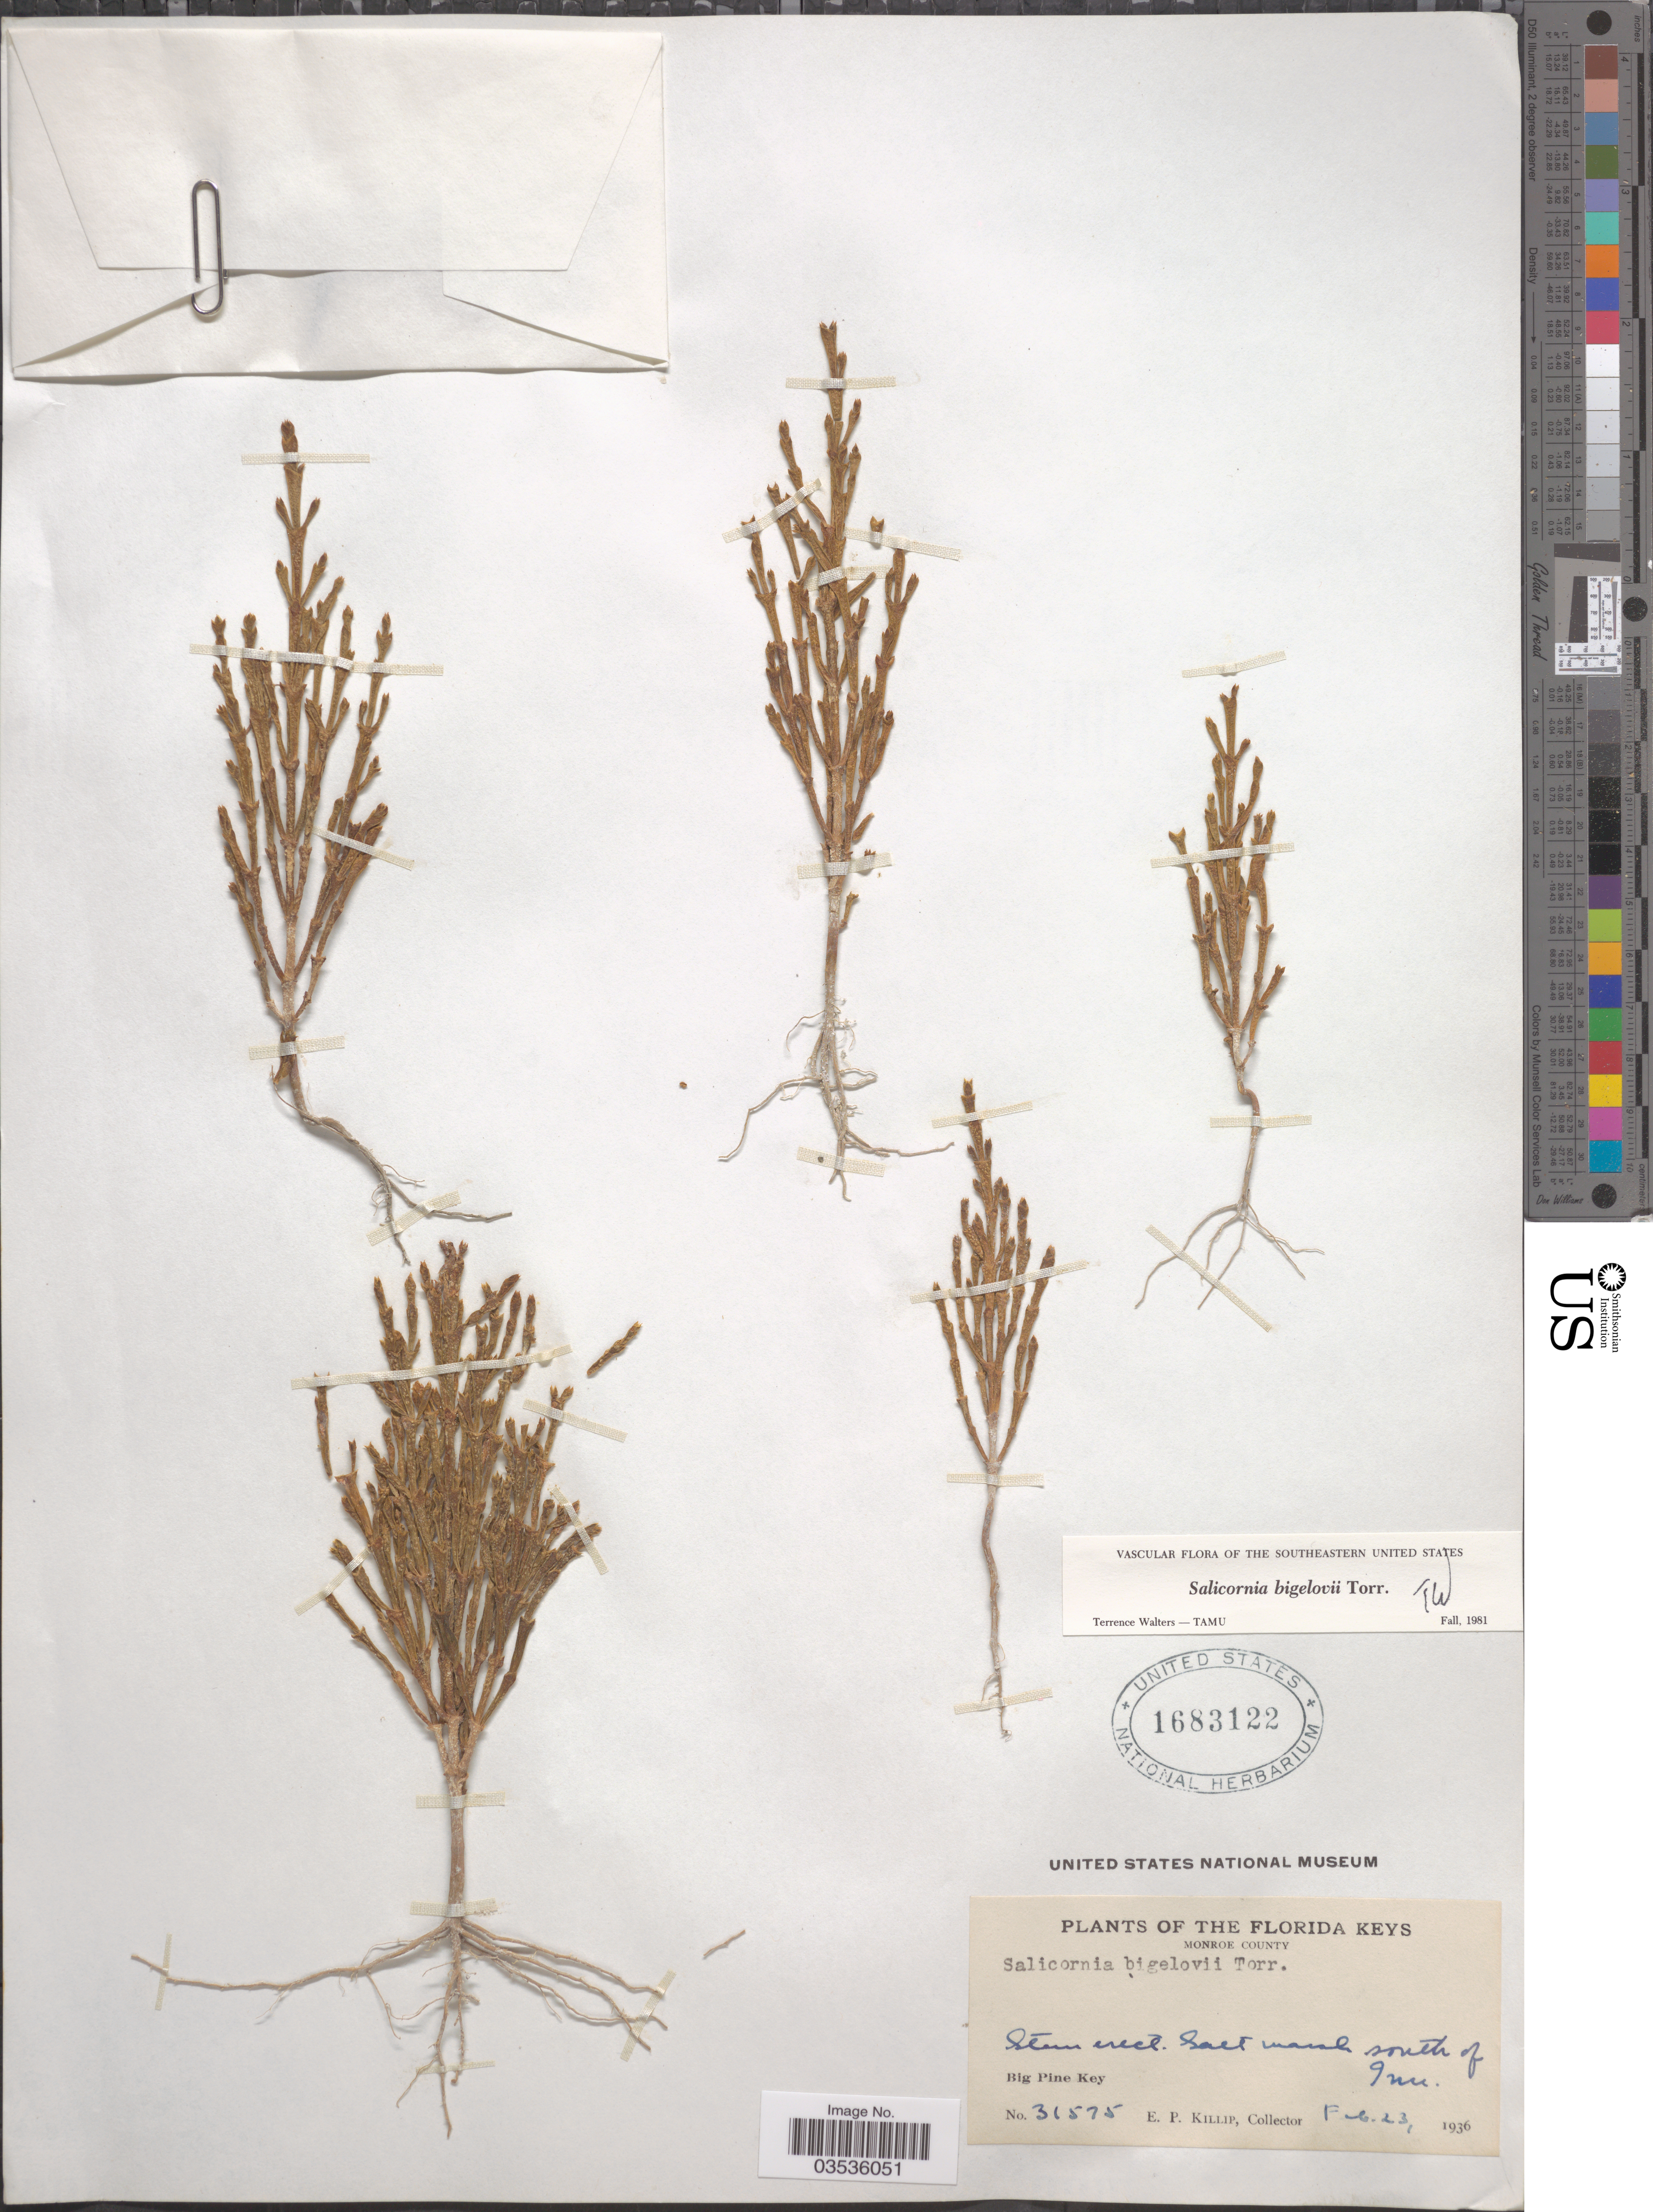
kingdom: Plantae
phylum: Tracheophyta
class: Magnoliopsida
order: Caryophyllales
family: Amaranthaceae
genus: Salicornia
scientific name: Salicornia bigelovii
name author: Torr.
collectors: E. P. Killip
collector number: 31575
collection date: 1936-02-23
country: United States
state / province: Florida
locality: The Florida Keys. Monroe County. Salt marsh south of 9 mi. Big Pine Key.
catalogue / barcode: US 1683122